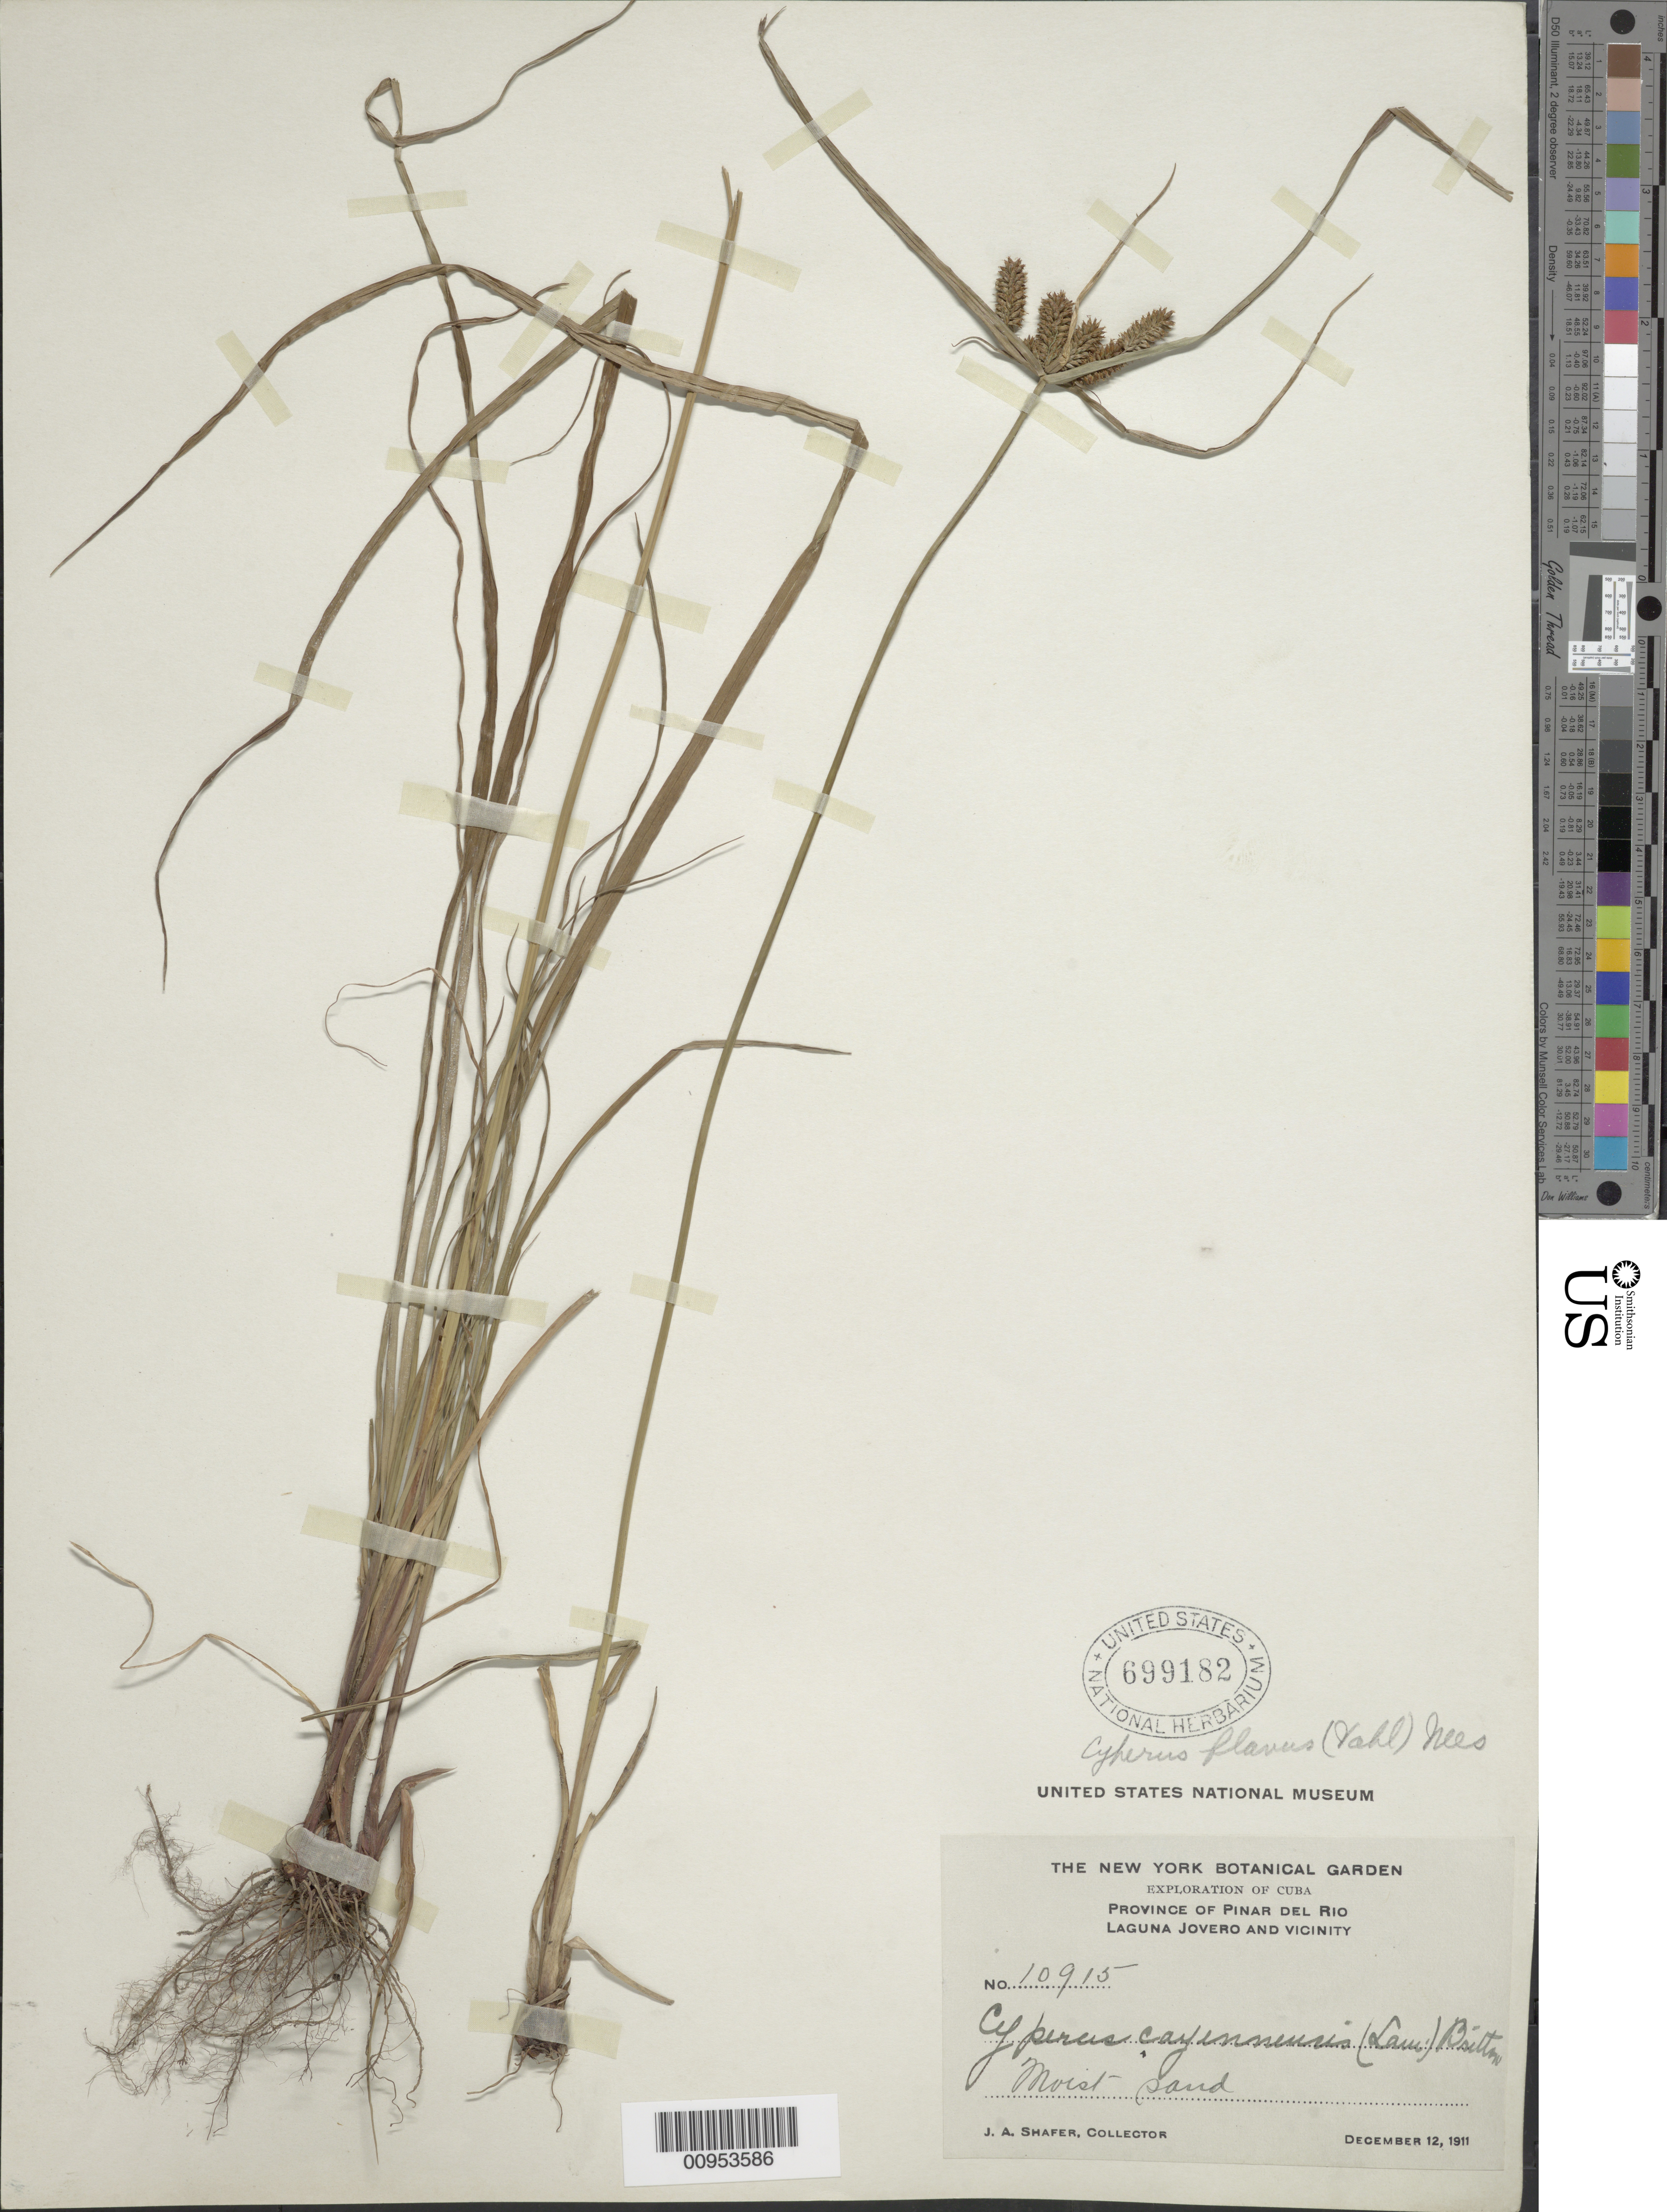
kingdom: Plantae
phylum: Tracheophyta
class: Liliopsida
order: Poales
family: Cyperaceae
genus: Cyperus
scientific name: Cyperus aggregatus var. aggregatus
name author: (Willd.) Endl.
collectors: J. A. Shafer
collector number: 10915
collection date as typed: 12 Dec 1911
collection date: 1911-12-12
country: Cuba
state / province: Pinar del Rio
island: Cuba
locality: Laguna Jovero and vicinity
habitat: Moist sand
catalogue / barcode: US 699182